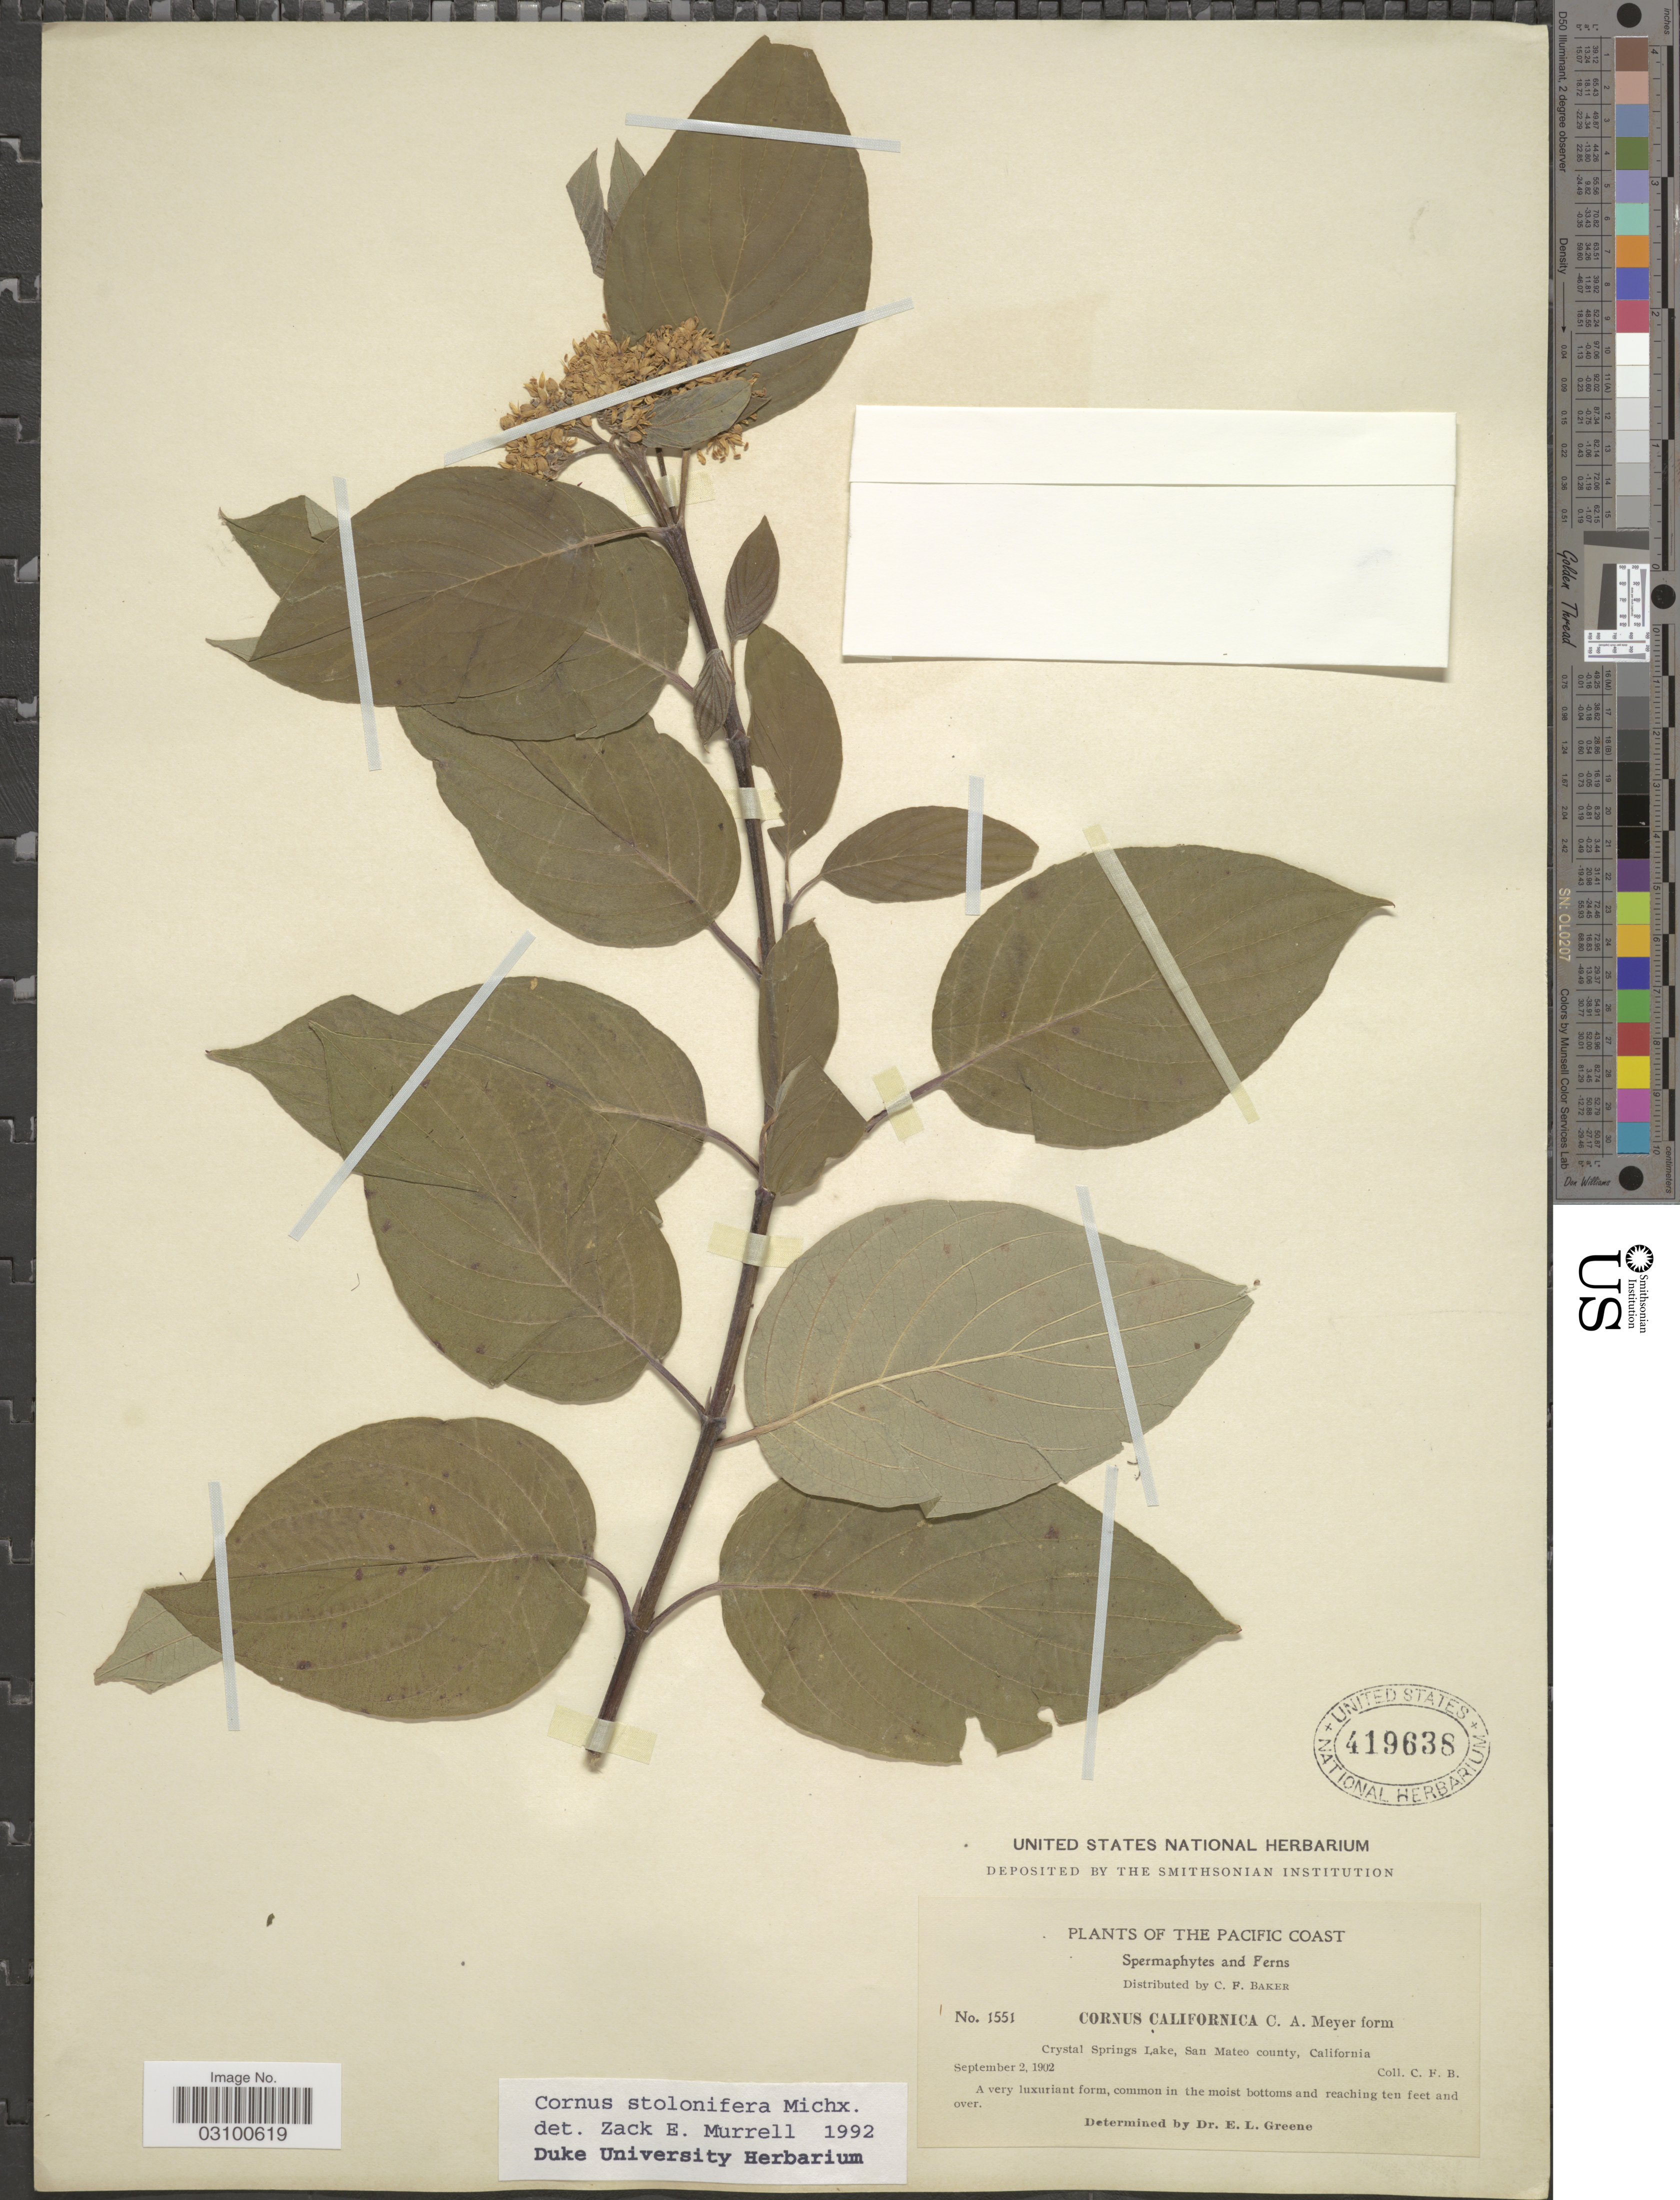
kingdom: Plantae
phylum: Tracheophyta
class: Magnoliopsida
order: Cornales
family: Cornaceae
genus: Cornus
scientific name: Cornus sericea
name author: L.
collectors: C. F. Baker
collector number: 1551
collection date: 1902-09-02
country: United States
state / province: California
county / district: San Mateo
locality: Pacific Coast. Crystal Springs Lake, San Mateo county.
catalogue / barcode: US 419638